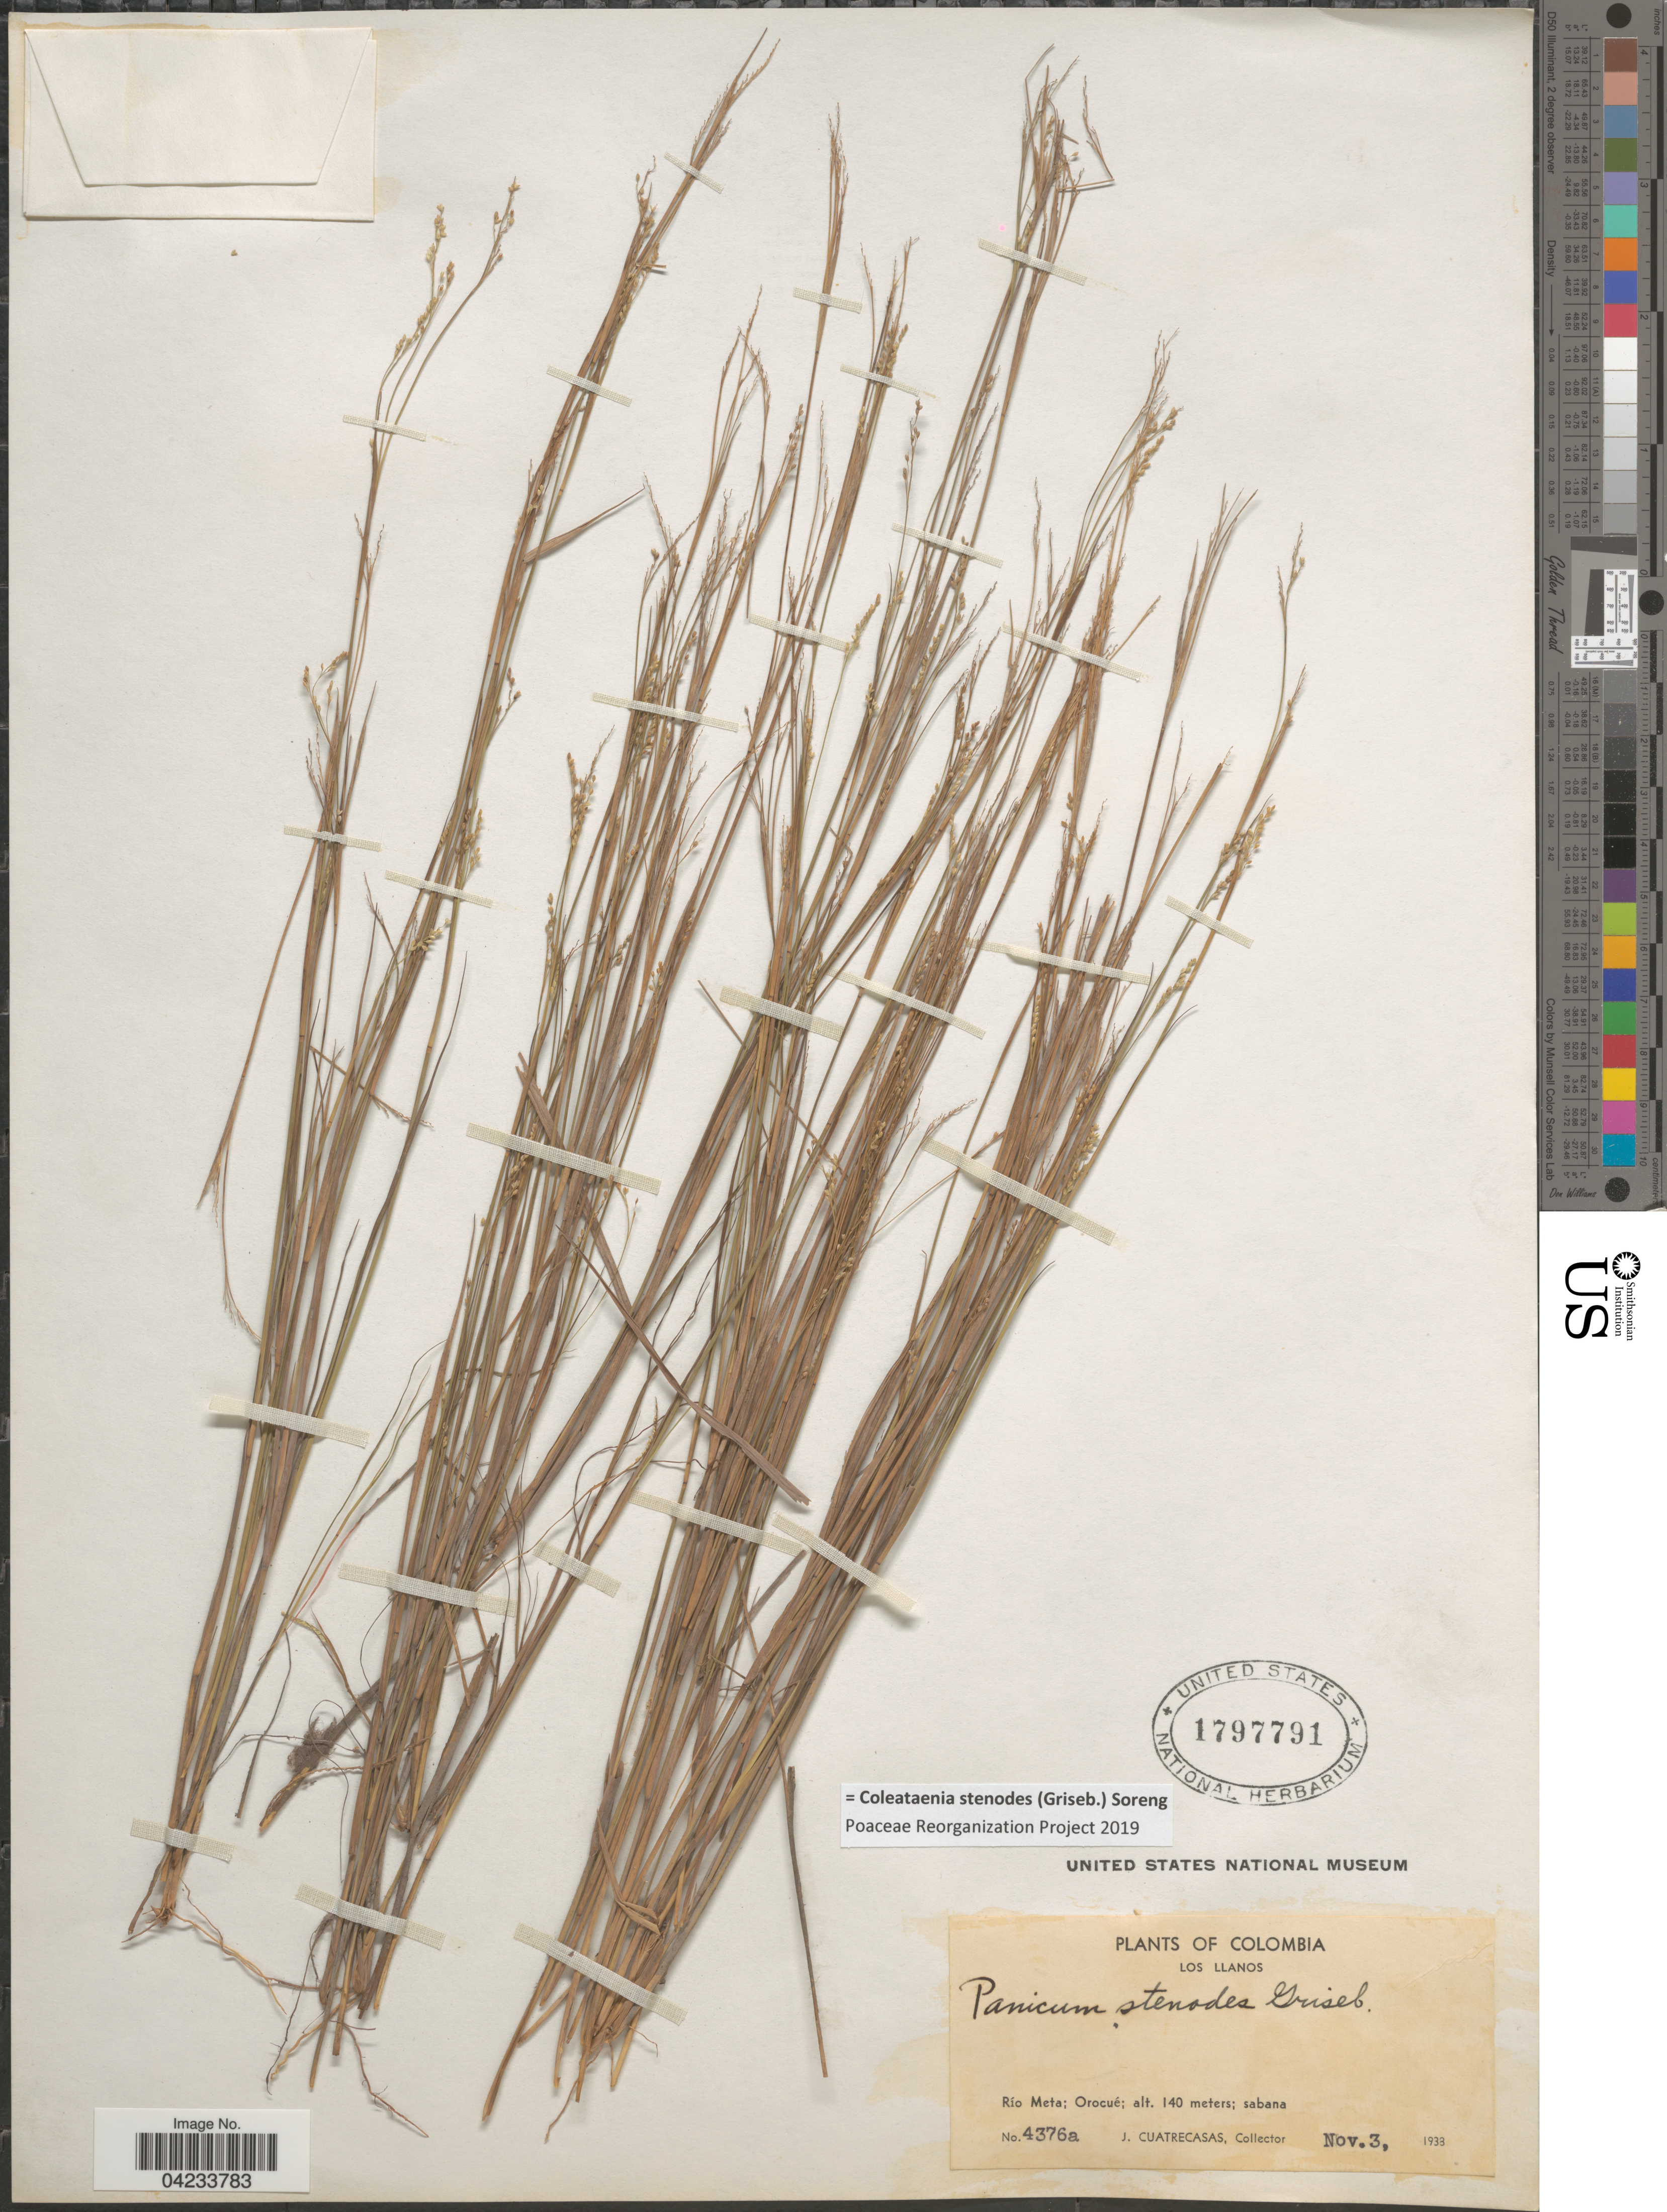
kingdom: Plantae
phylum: Tracheophyta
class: Liliopsida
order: Poales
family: Poaceae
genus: Coleataenia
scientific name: Coleataenia stenodes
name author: (Griseb.) Soreng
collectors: J. Cuatrecasas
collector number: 4376a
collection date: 1933-11-03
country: Colombia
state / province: Meta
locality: Los Llanos. Río Meta; Orocué; sabana.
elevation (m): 140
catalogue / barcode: US 1797791